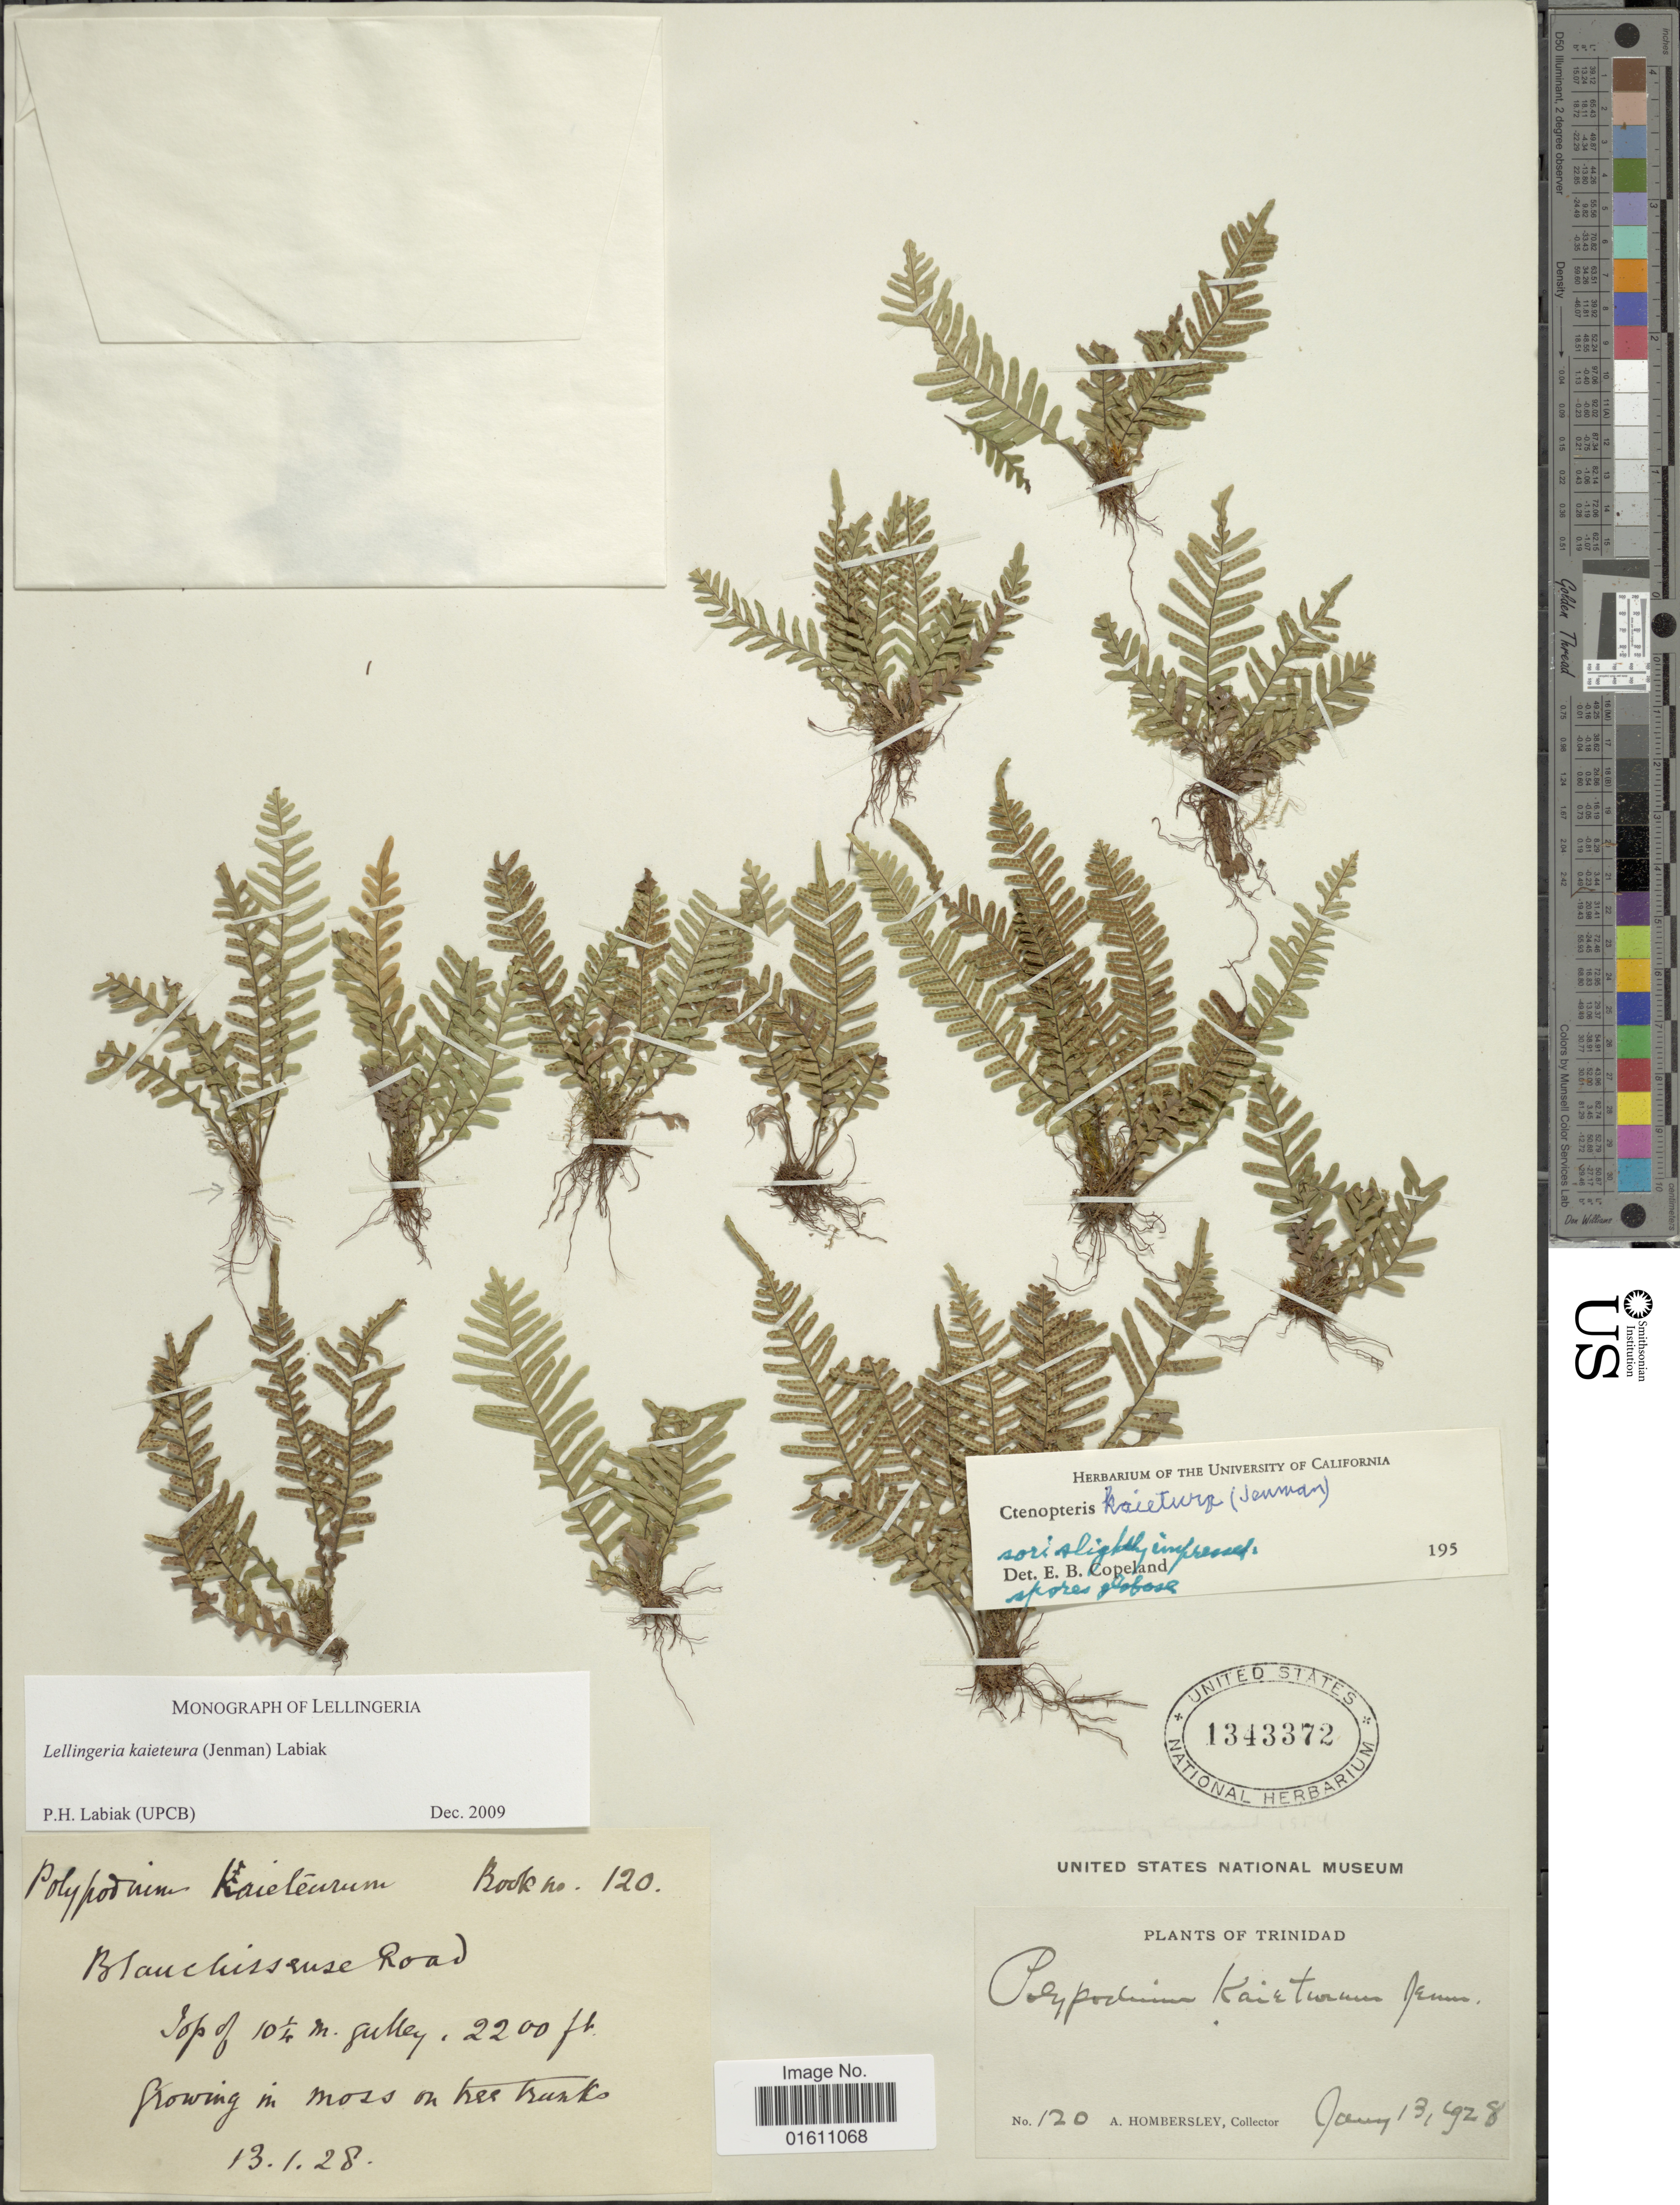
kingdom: Plantae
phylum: Tracheophyta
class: Polypodiopsida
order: Polypodiales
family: Polypodiaceae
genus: Moranopteris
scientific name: Moranopteris tenuicula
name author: (Fée) A.R. Sm. & R.C. Moran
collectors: A. Hombersley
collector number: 120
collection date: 1928-01-13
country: Trinidad and Tobago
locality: Top of 10¼ m gulley, Trinidad, growing in moss on tree trunks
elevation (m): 671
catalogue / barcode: US 1343372